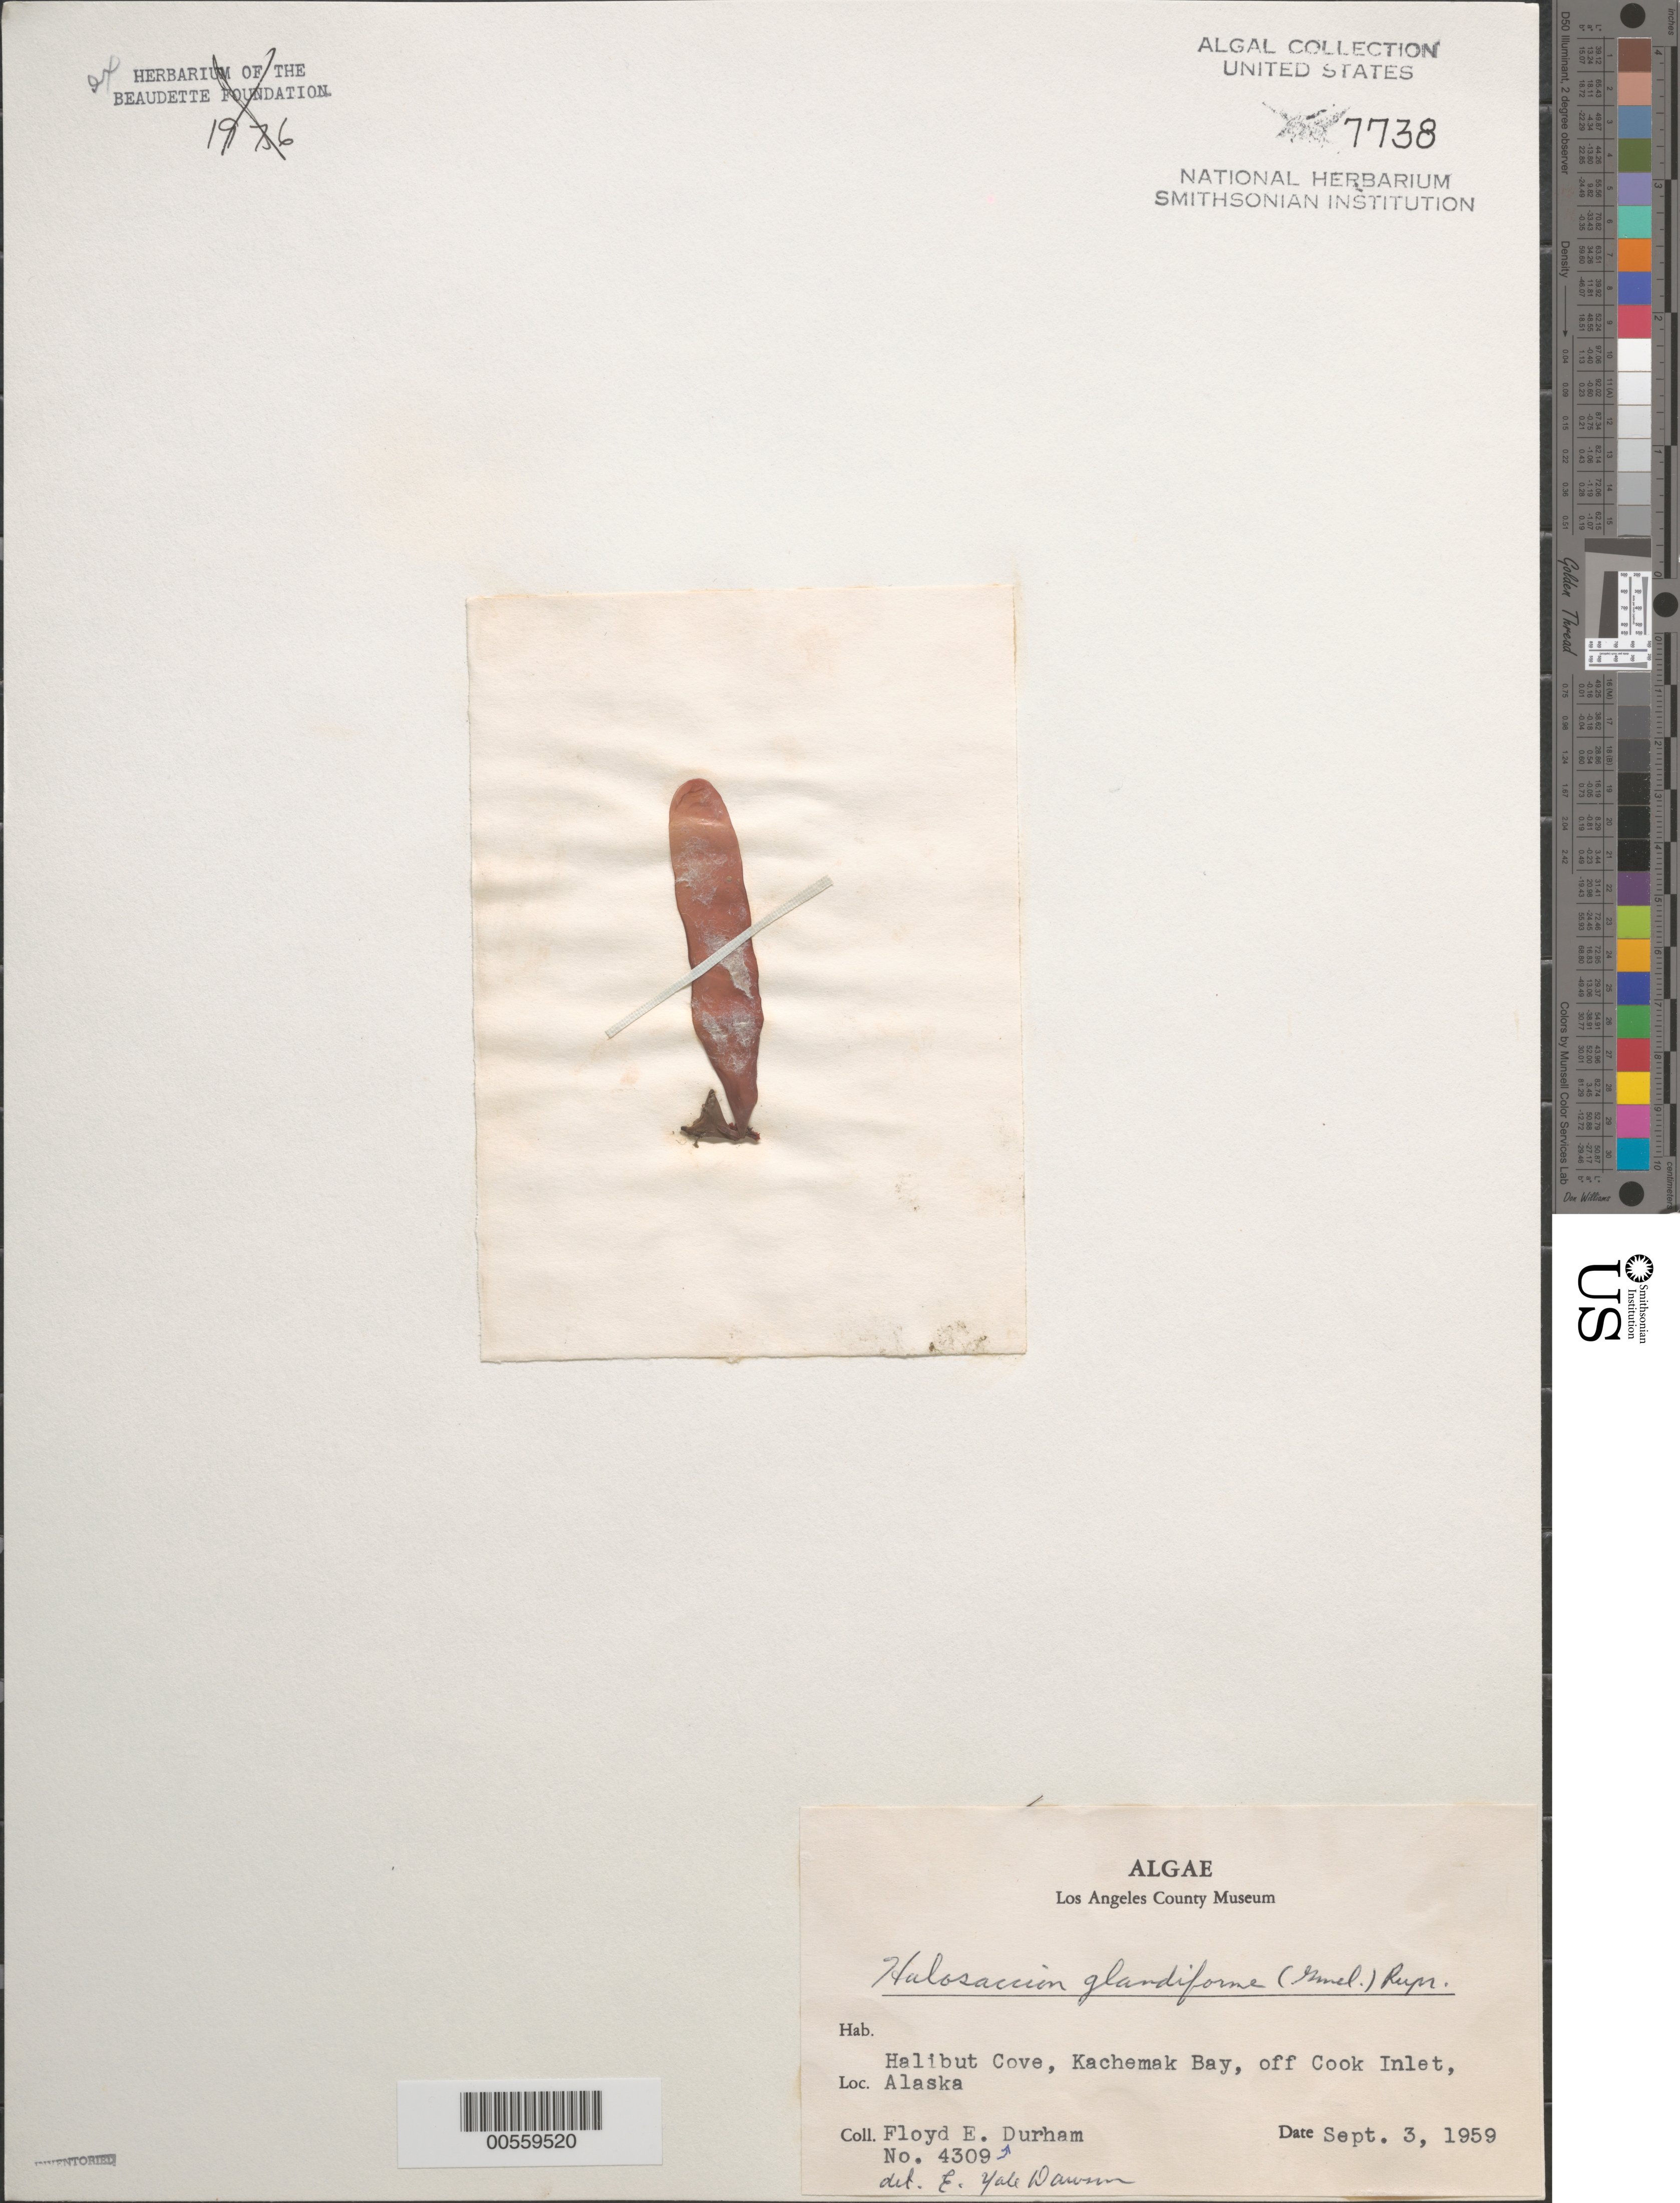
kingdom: Plantae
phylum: Rhodophyta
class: Florideophyceae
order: Palmariales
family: Palmariaceae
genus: Halosaccion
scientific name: Halosaccion glandiforme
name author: (S.G. Gmel.) Rupr.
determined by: Dawson, E. Y.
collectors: F. Durham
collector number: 4309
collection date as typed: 03 Sep 1959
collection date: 1959-09-03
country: United States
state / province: Alaska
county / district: Kenai Peninsula Division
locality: Halibut Cove, Kachemak Bay, off Cook Inlet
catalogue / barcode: US 7738